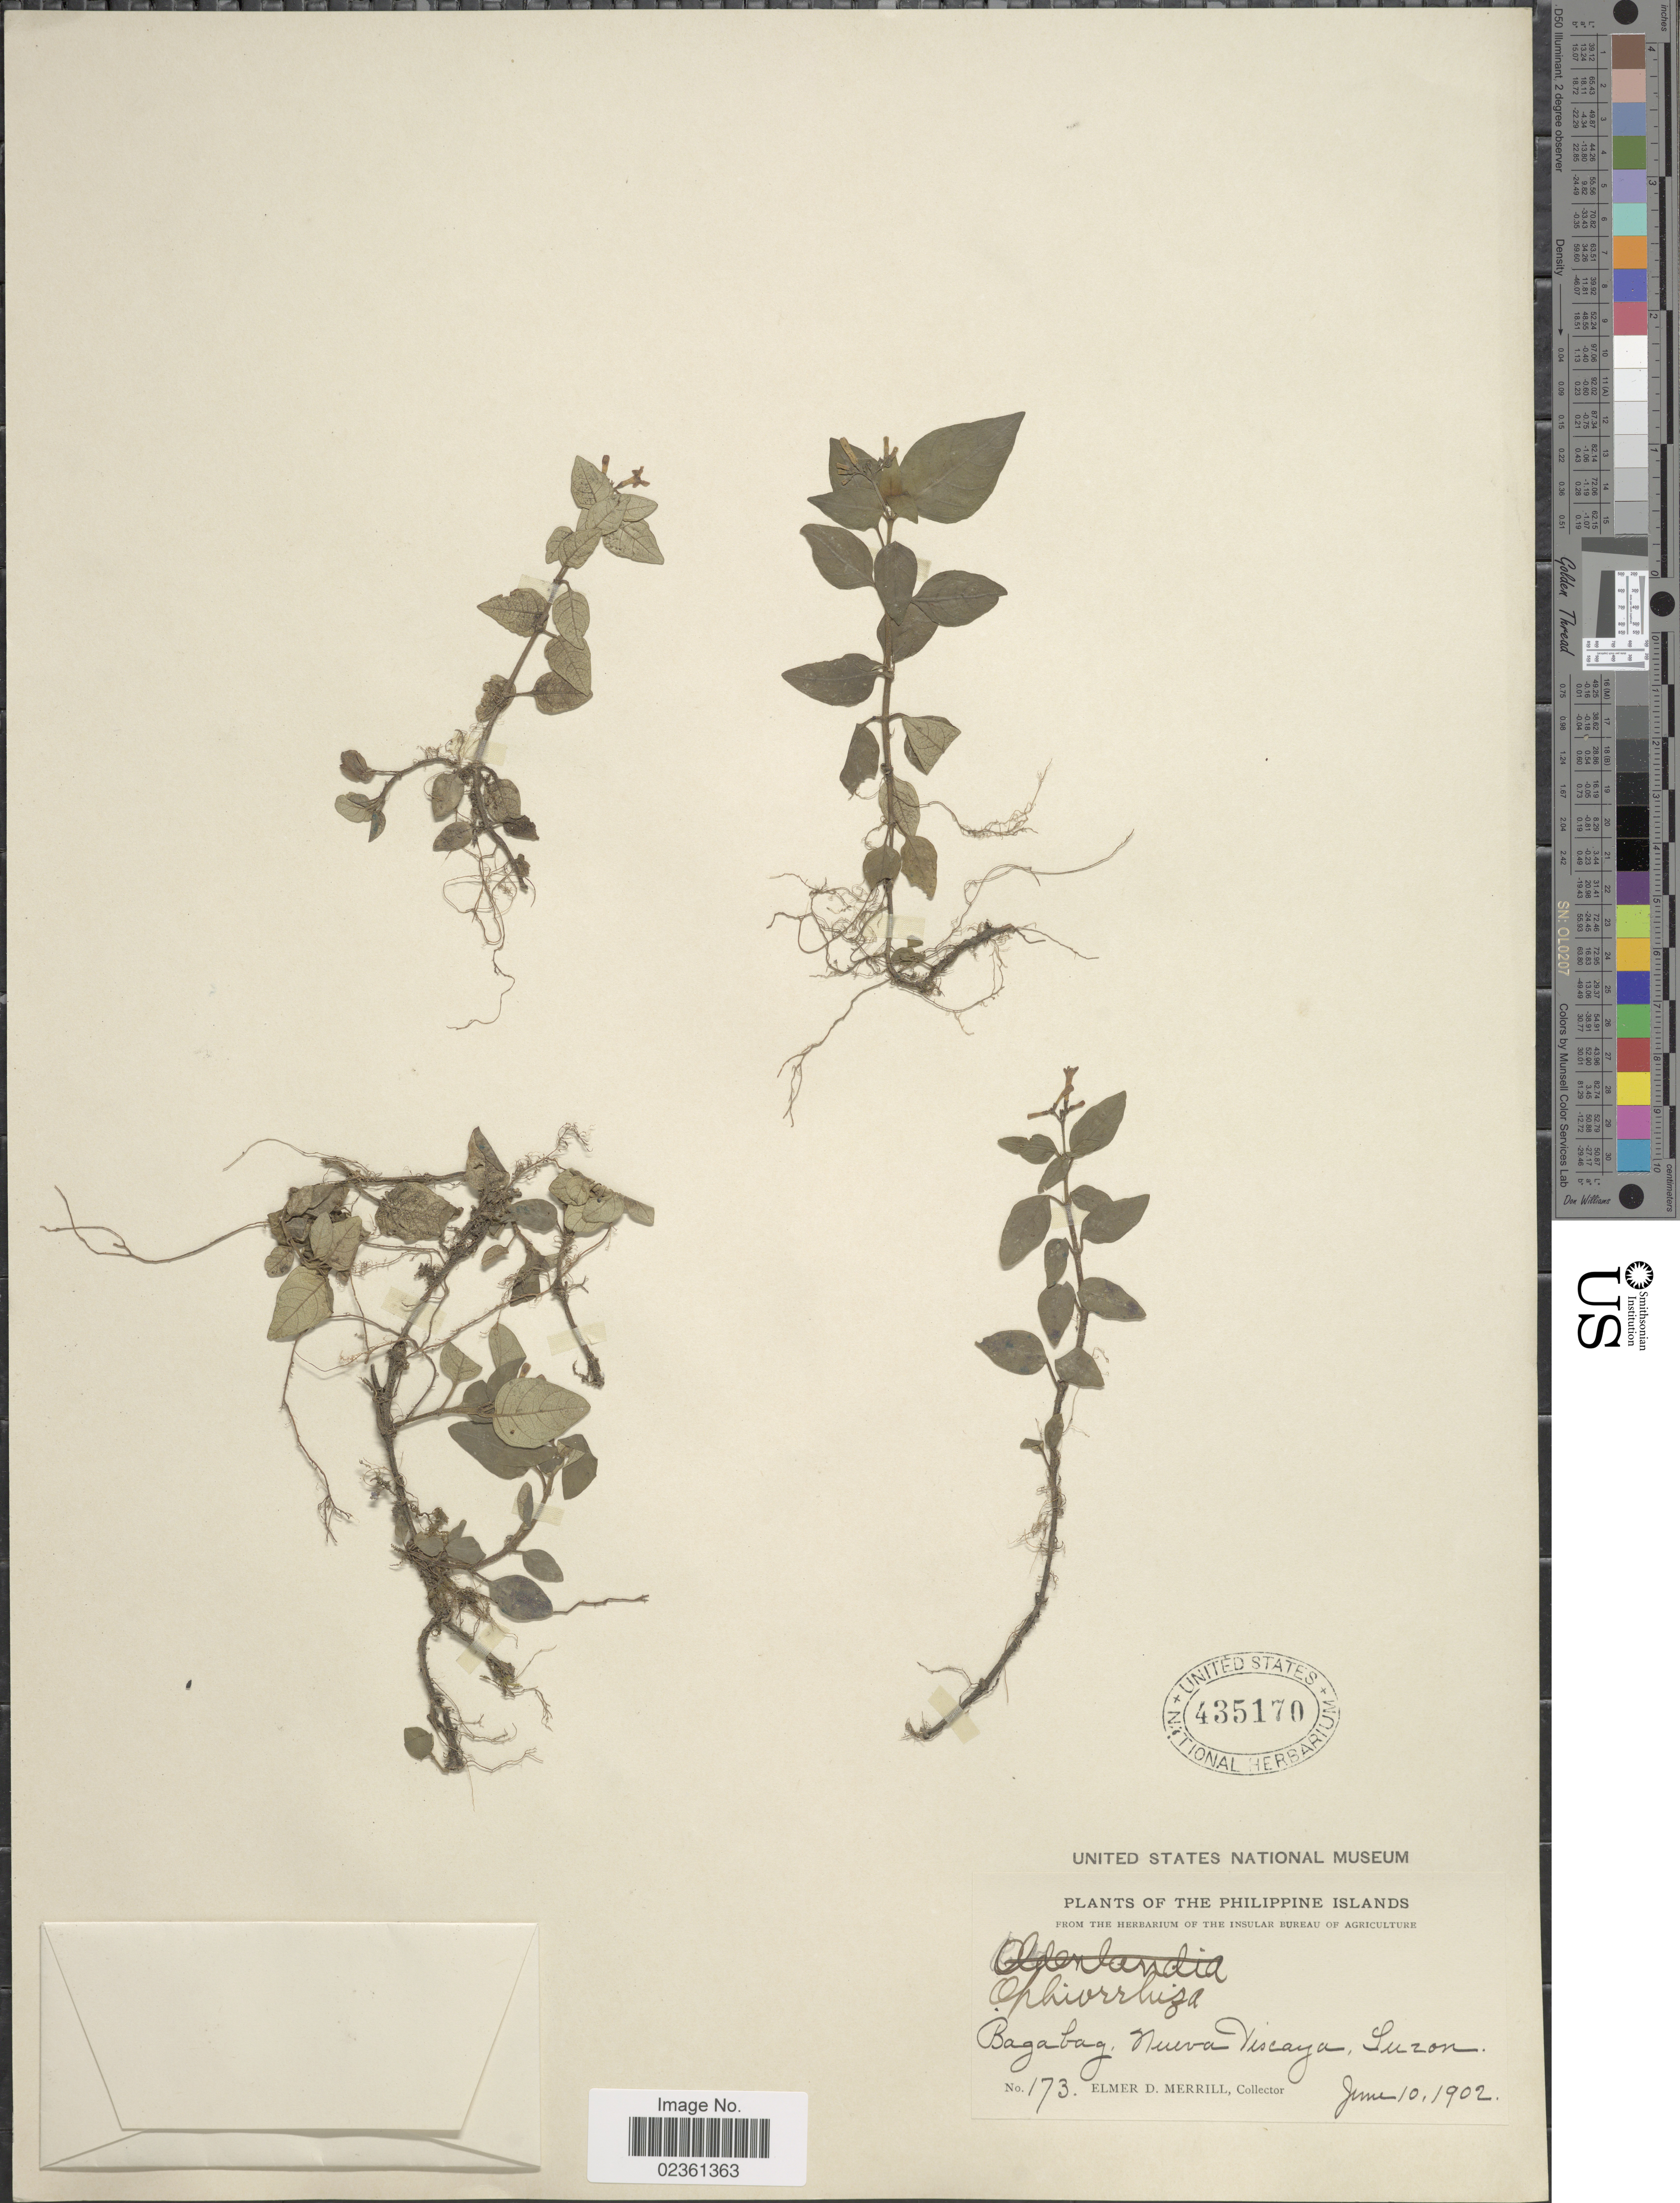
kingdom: Plantae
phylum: Tracheophyta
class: Magnoliopsida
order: Gentianales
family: Rubiaceae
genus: Ophiorrhiza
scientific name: Ophiorrhiza oblongifolia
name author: DC.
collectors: E. D. Merrill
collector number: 173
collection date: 1902-06-10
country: Philippines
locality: The Philippine Islands, Bagabag, Nueva Viscaya, Luzon.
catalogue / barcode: US 435170